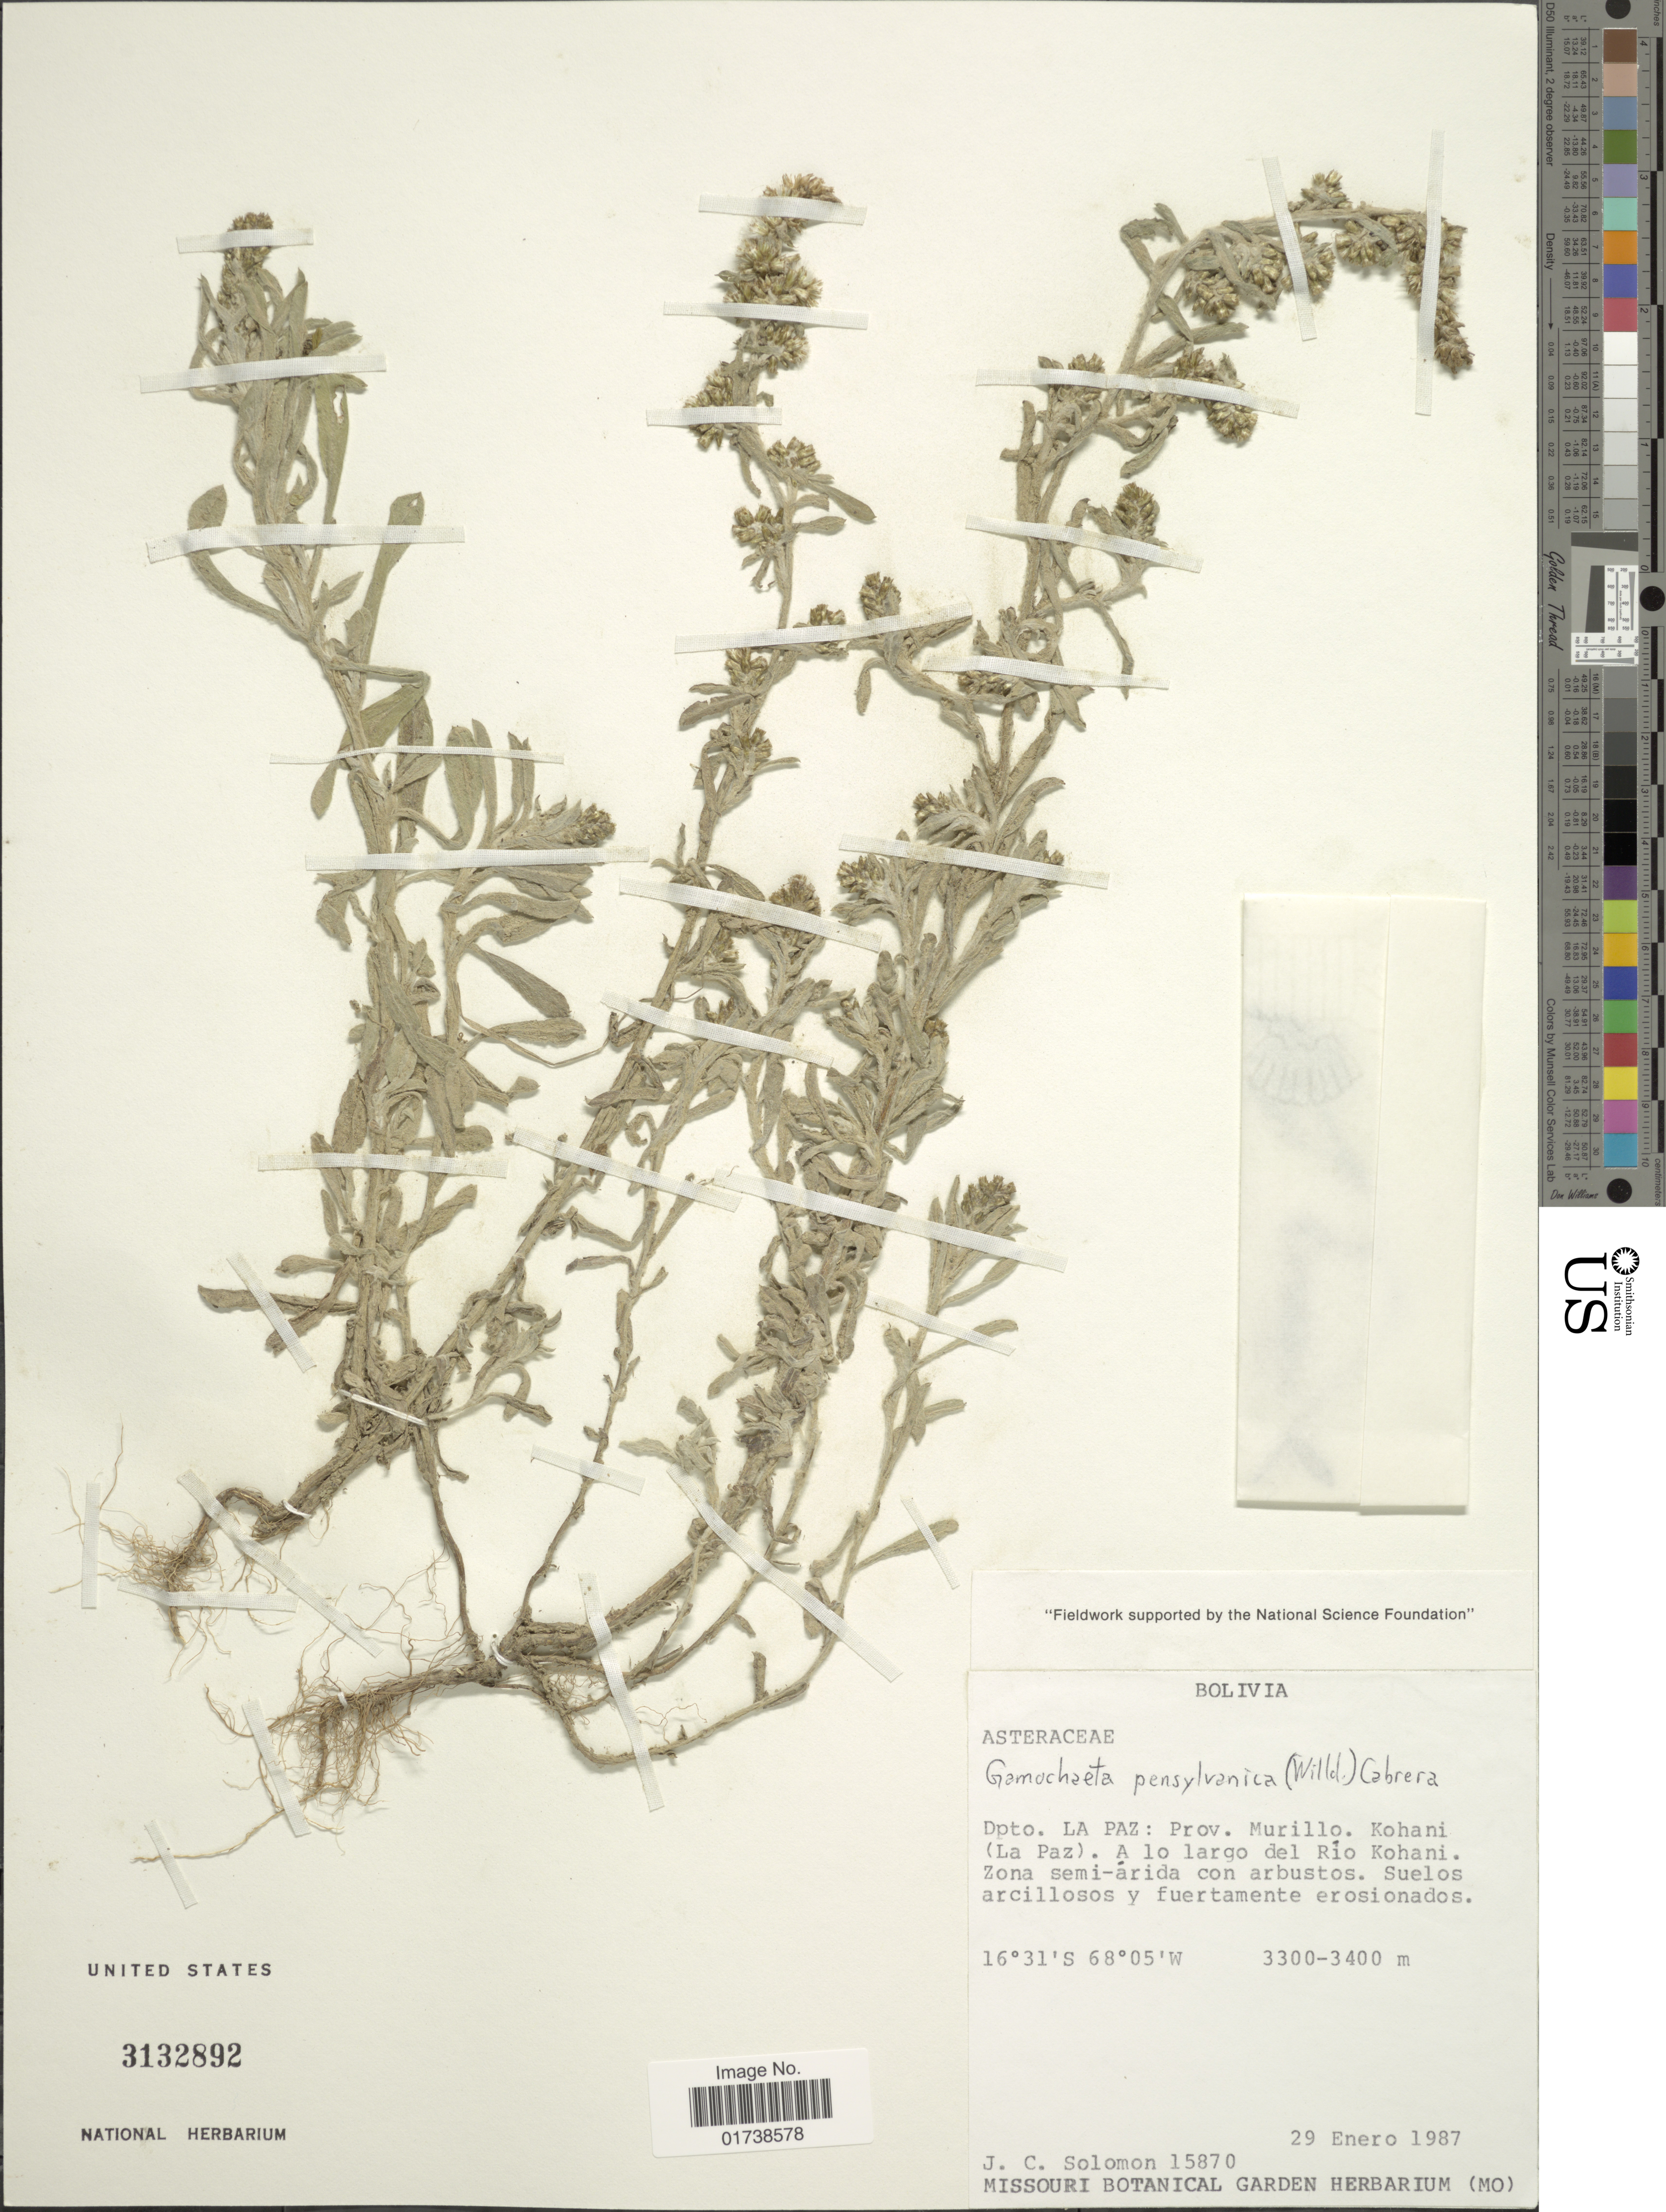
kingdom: Plantae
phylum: Tracheophyta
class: Magnoliopsida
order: Asterales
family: Asteraceae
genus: Gamochaeta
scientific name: Gamochaeta pensylvanica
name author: (Willd.) Cabrera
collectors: J. C. Solomon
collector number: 15870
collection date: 1987-01-29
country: Bolivia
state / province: La Paz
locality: Prov. Murillo, Kohani (La Paz), A lo largo del Rio Kohani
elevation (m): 3300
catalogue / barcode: US 3132892